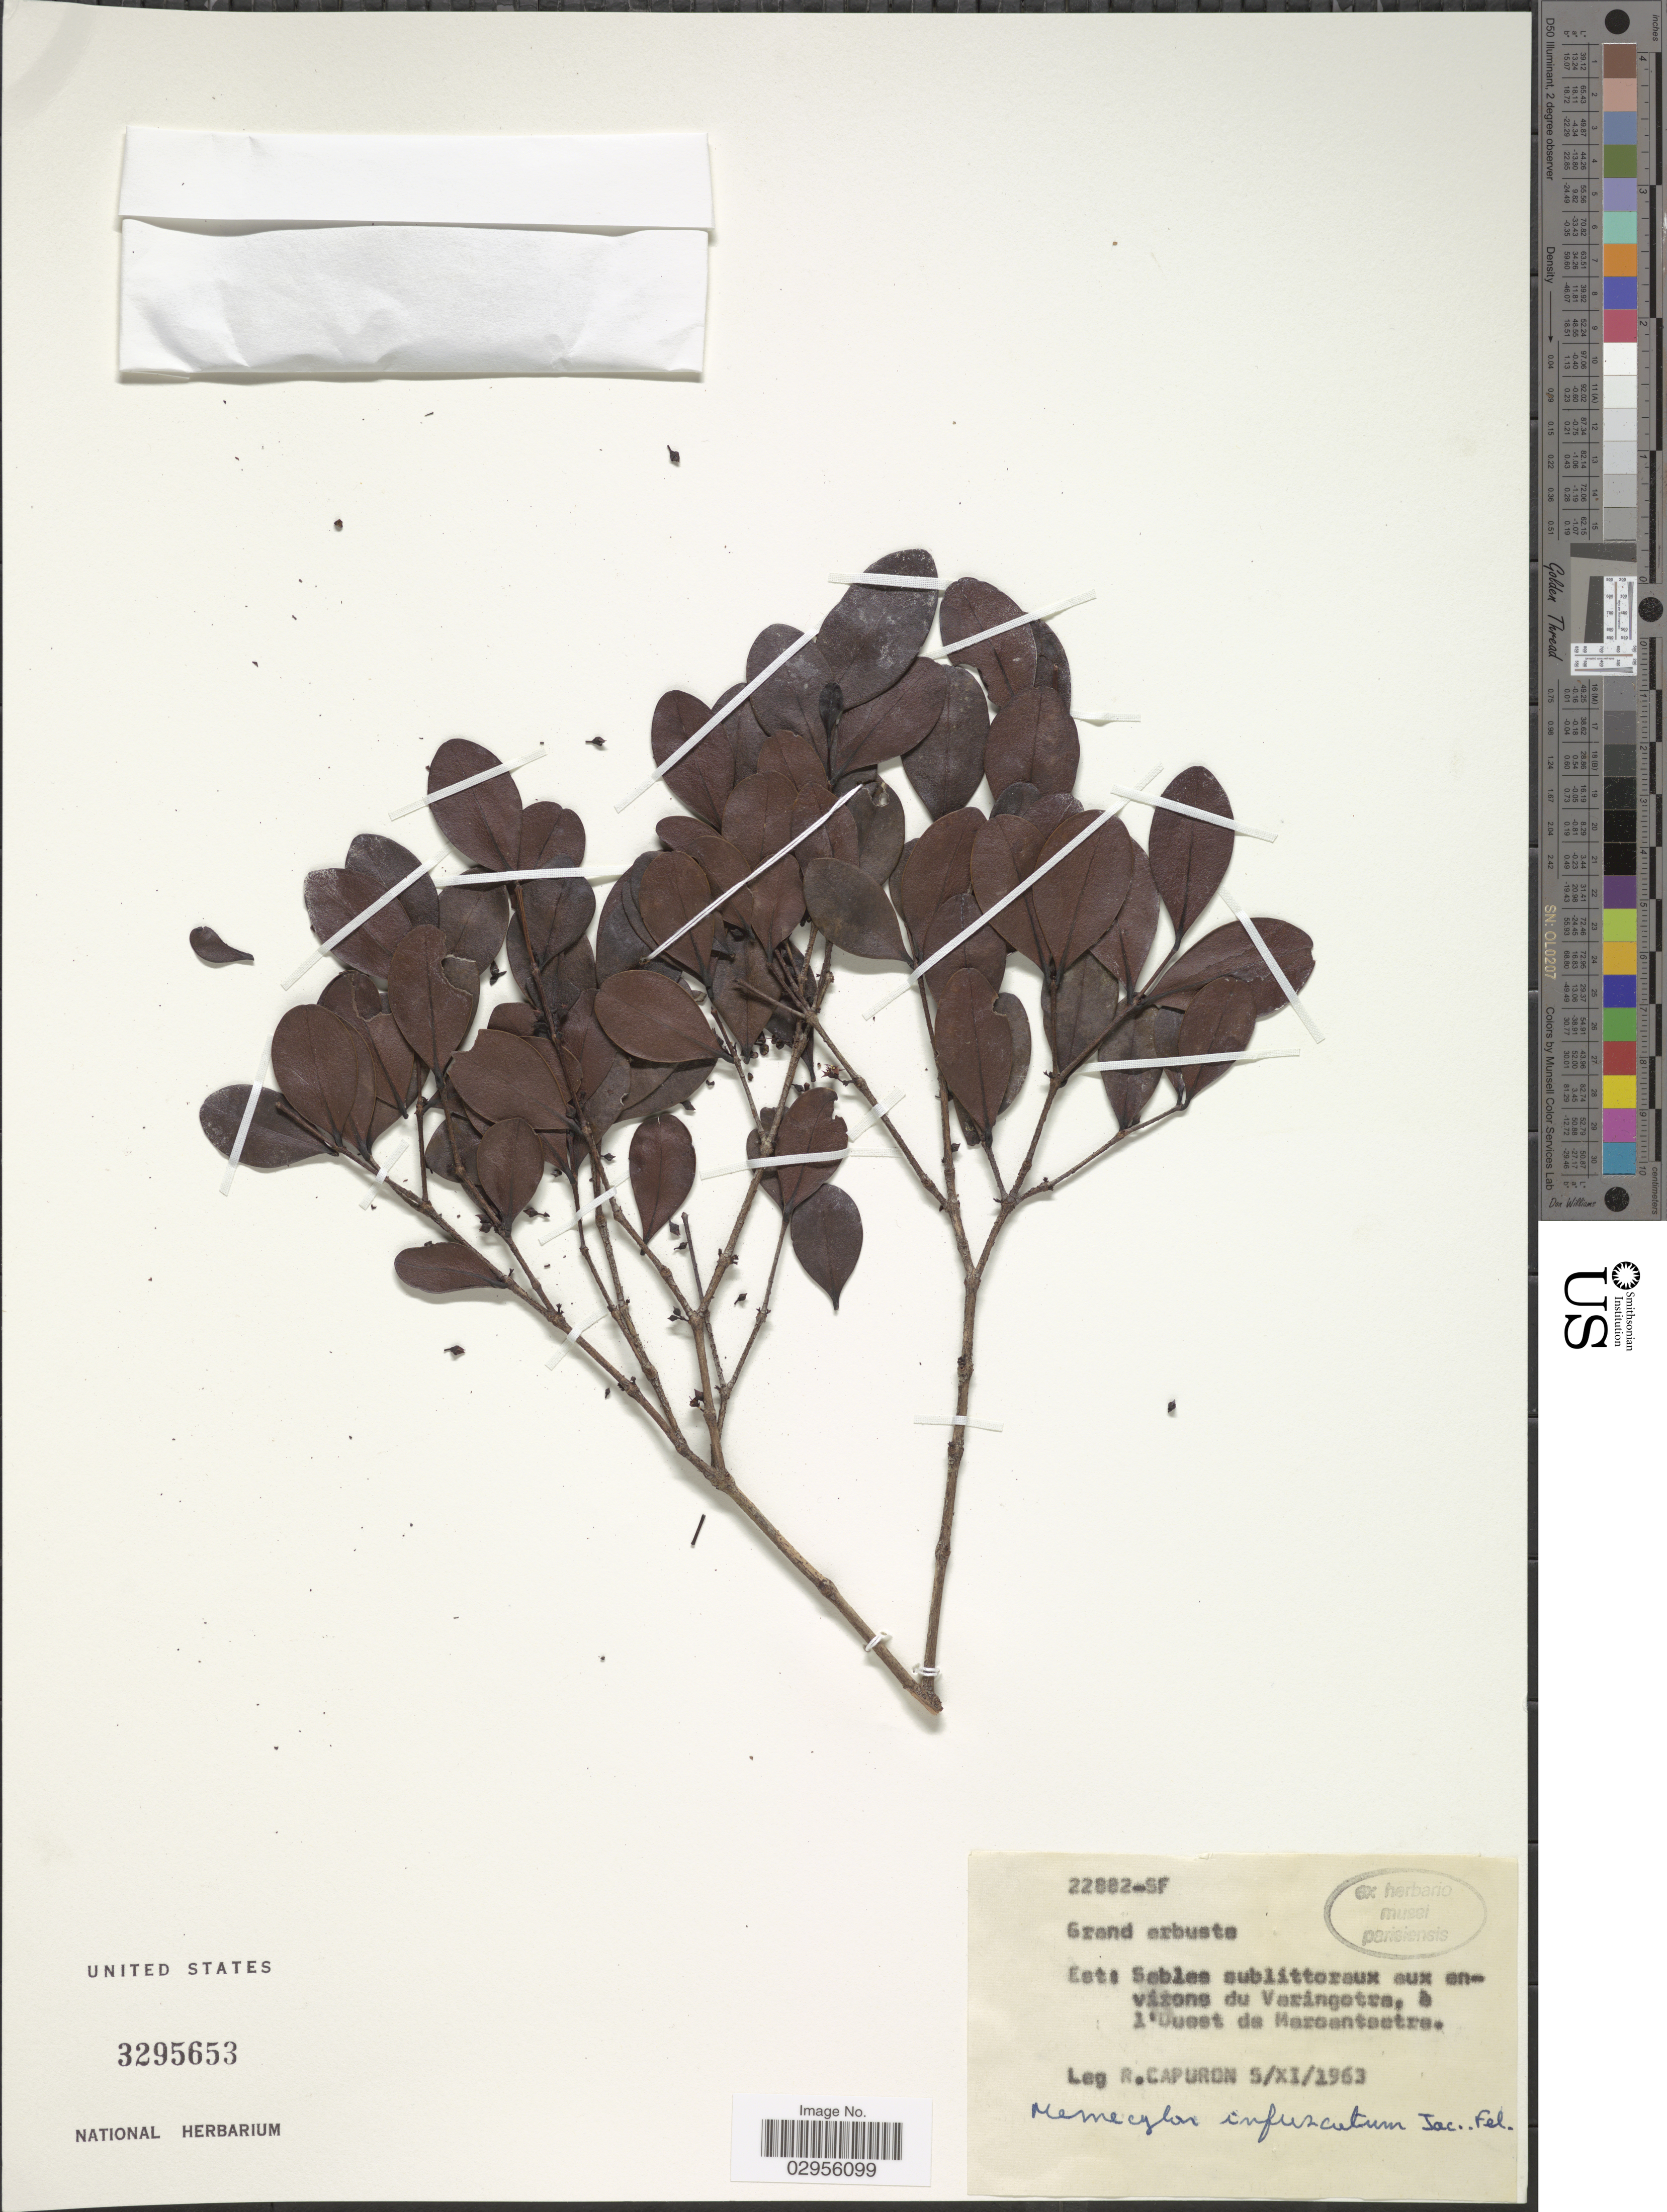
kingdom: Plantae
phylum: Tracheophyta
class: Magnoliopsida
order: Myrtales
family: Melastomataceae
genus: Memecylon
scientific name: Memecylon infuscatum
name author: Jacq.-Fél.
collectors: R. Capuron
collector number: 22882-SF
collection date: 1963-11-05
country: Madagascar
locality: Est: Sables sublittoraux aux environs du Varingotra, à l'Ouest da Maroantsetre.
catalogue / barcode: US 3295653